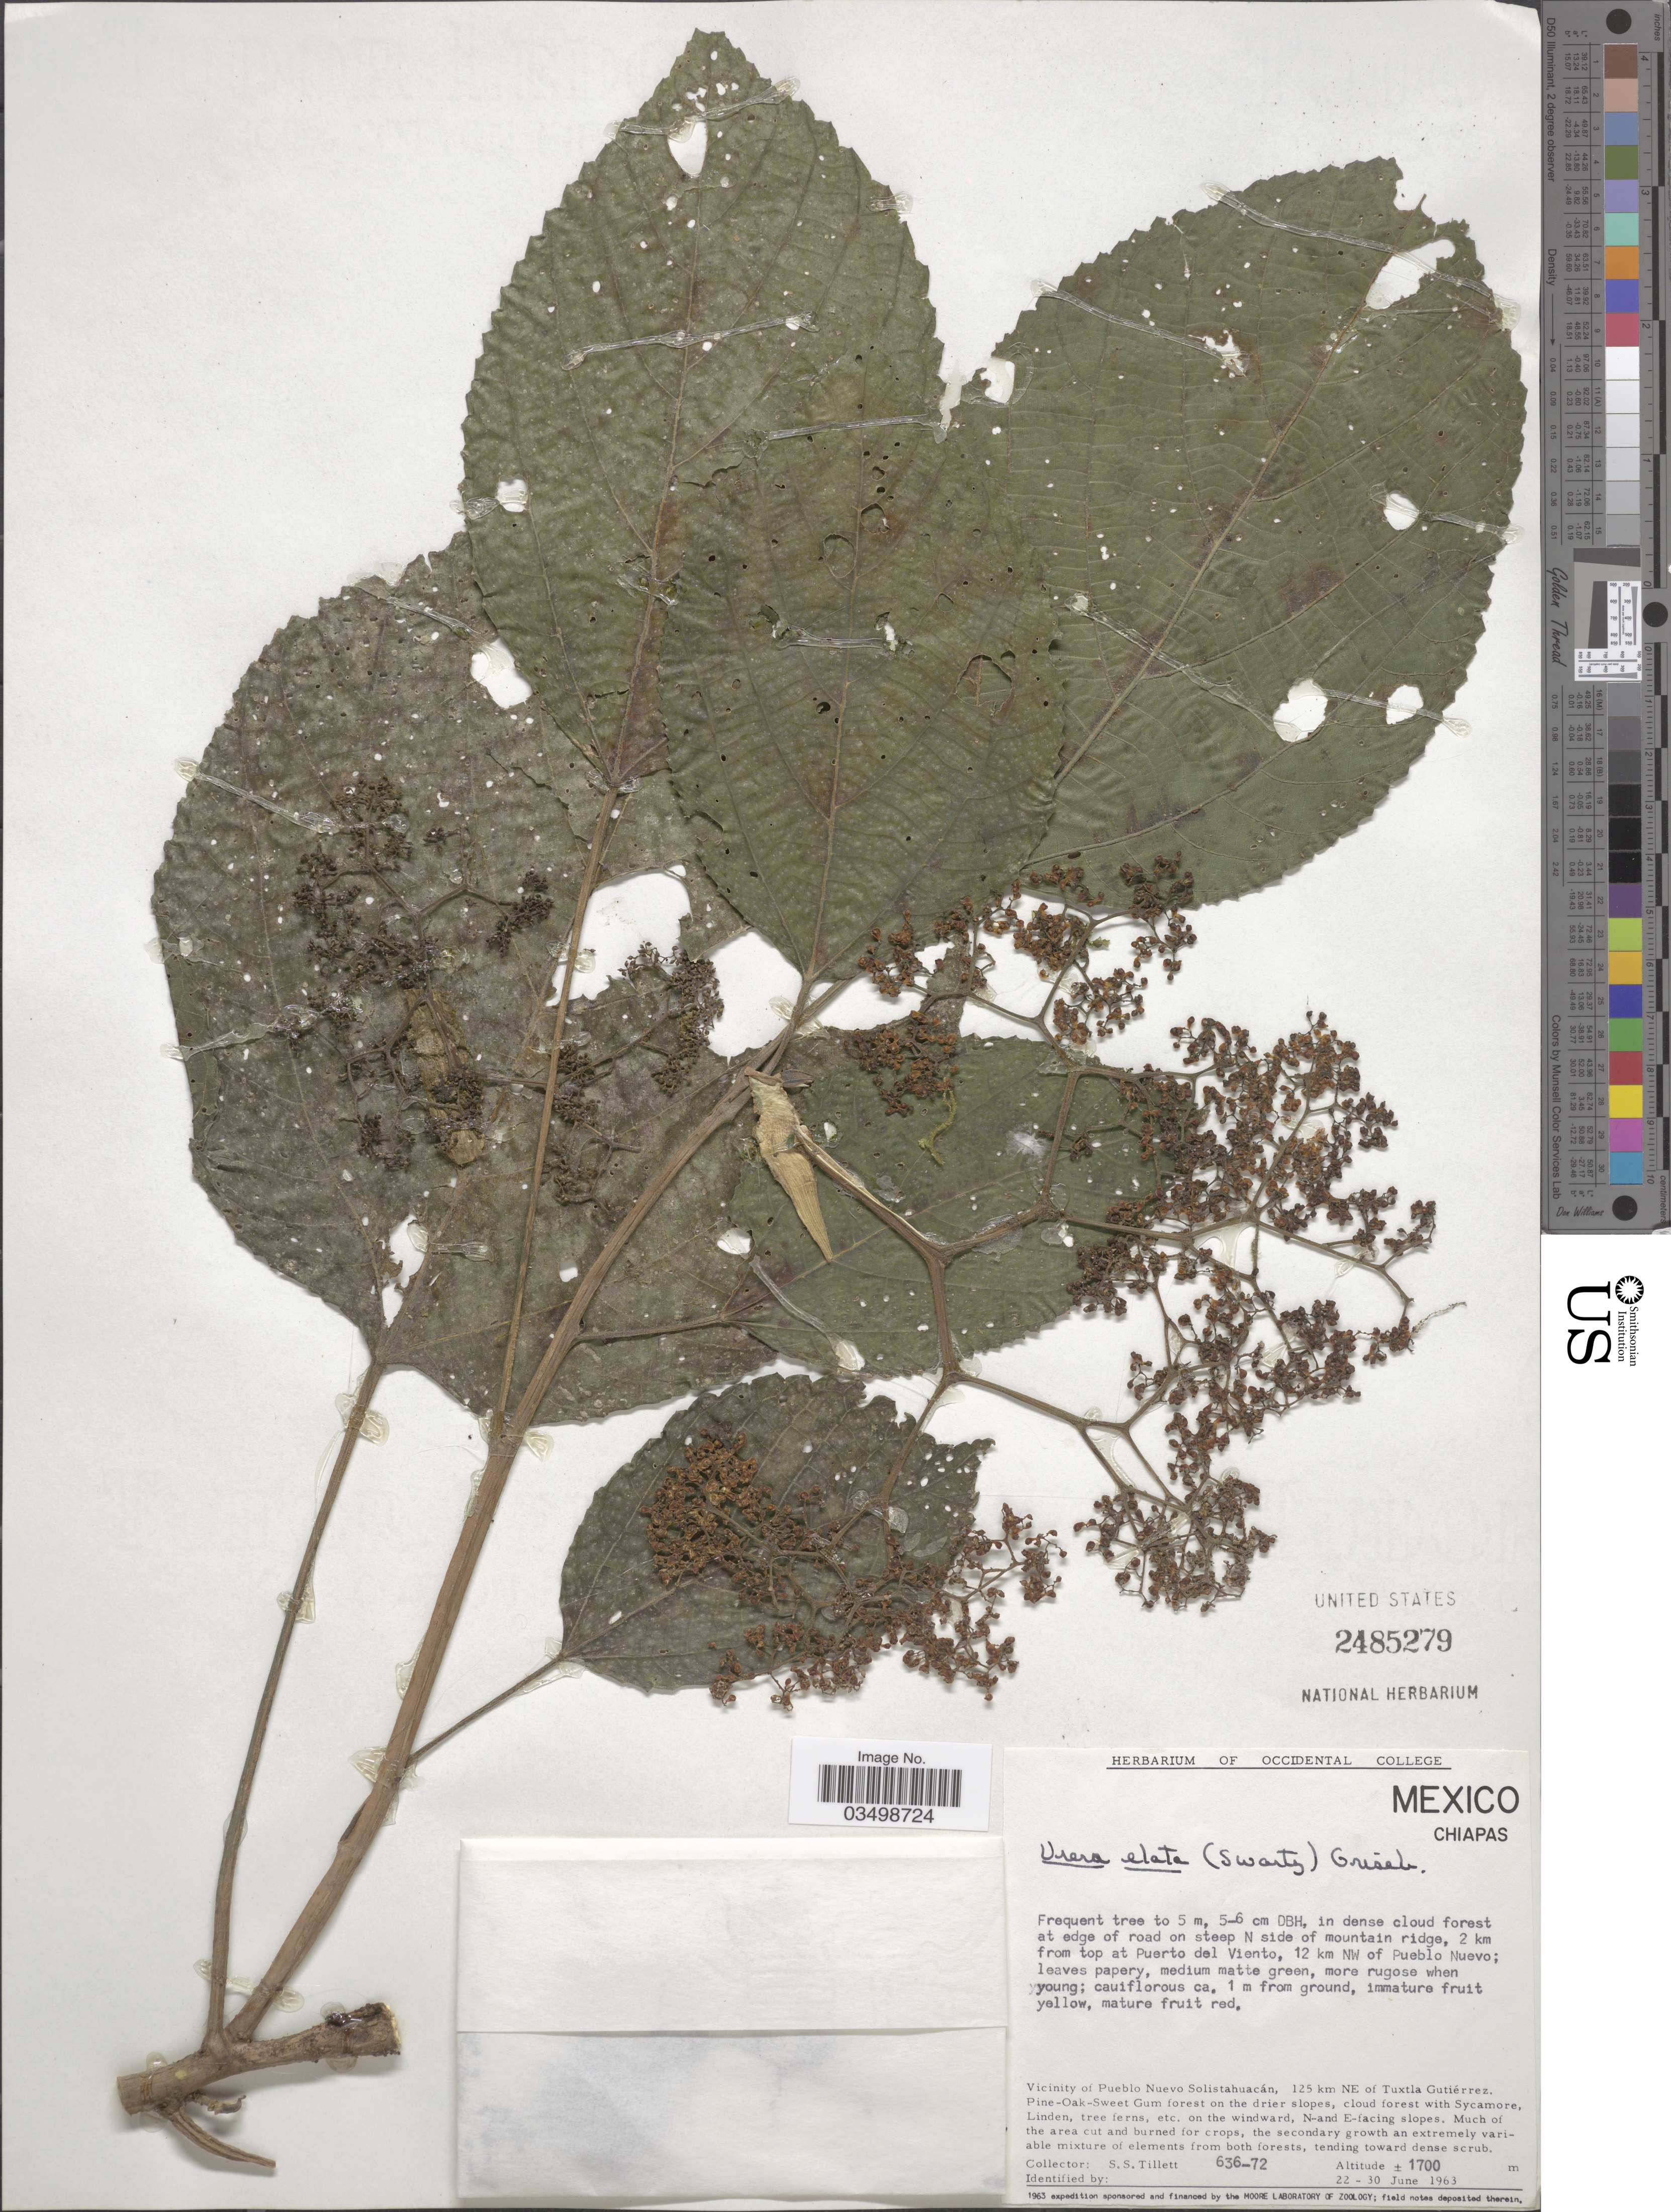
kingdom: Plantae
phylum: Tracheophyta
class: Magnoliopsida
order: Rosales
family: Urticaceae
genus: Urera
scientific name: Urera simplex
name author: Wedd.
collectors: S. S. Tillett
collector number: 636-72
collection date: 1963-06-22/1963-06-30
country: Mexico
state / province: Chiapas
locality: On steep N side of mountain ridge, 2 km from top at Puerto del Viento, 12 km NW of Pueblo Nuevo. Vicinity of Pueblo Nuevo Solistahuacán, 125 km NE of Tuxtla Gutiérrez. N- and E- facing slopes.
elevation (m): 1700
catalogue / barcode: US 2485279